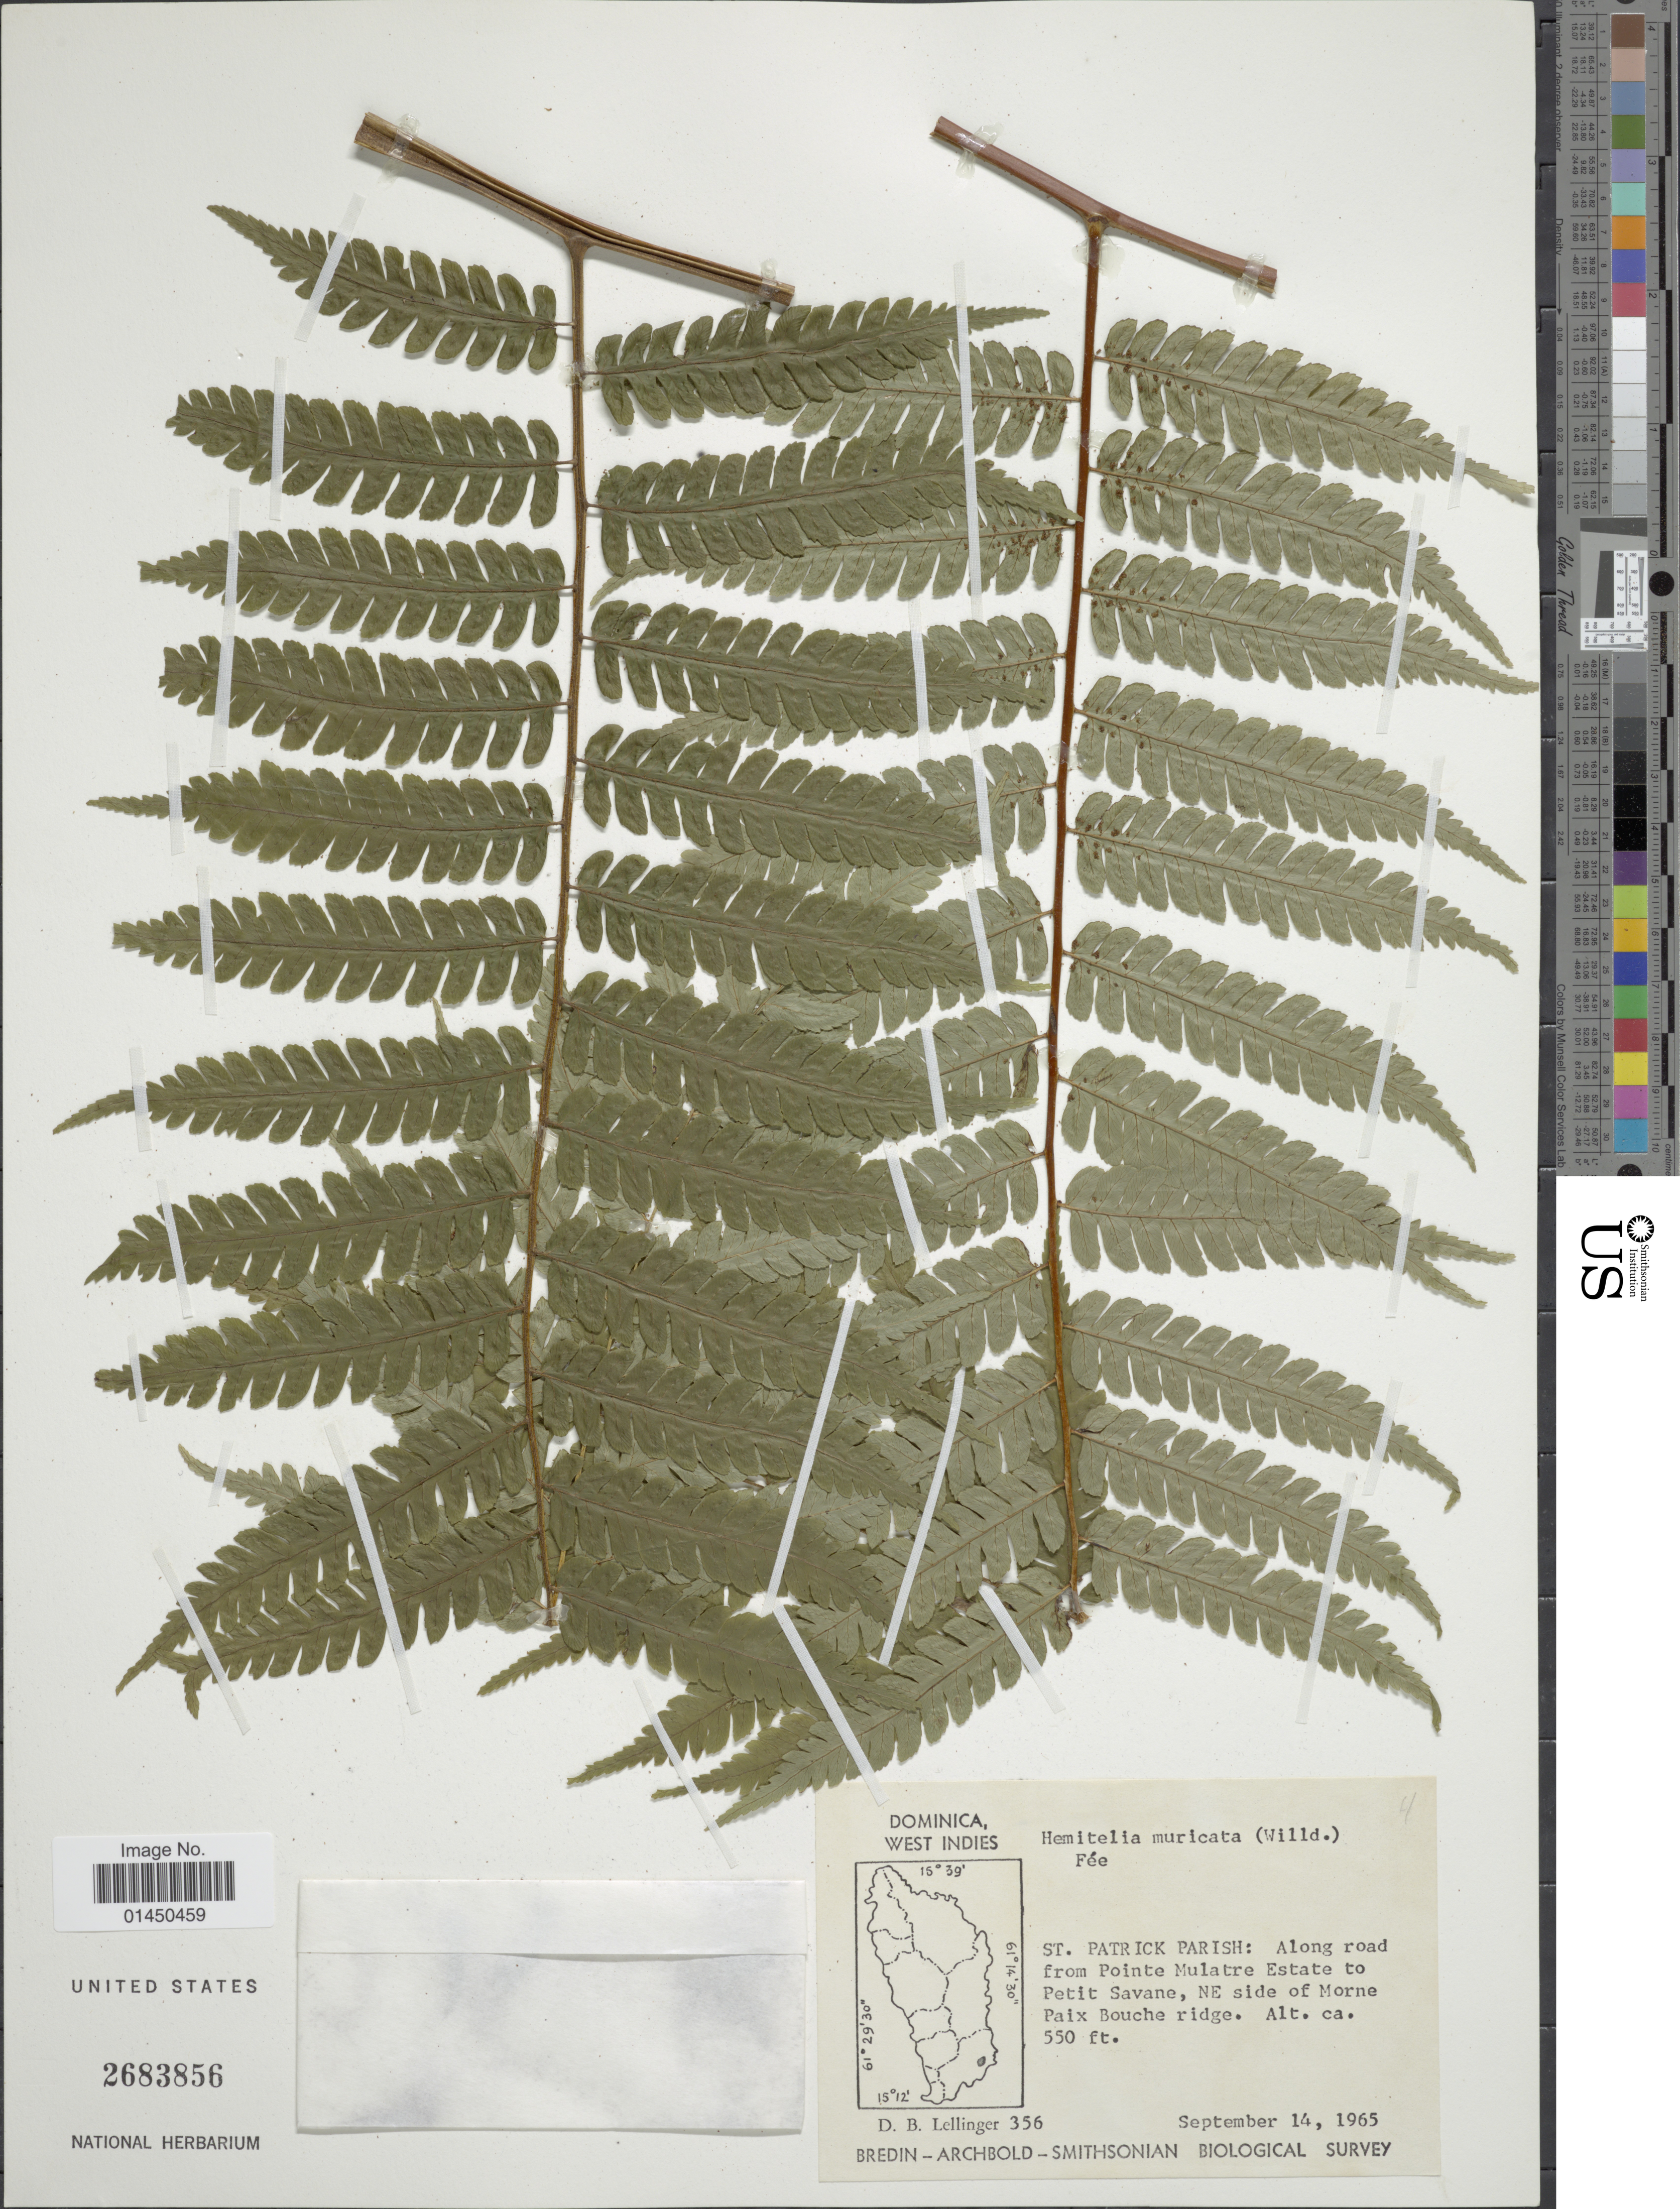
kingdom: Plantae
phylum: Tracheophyta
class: Polypodiopsida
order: Cyatheales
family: Cyatheaceae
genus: Cyathea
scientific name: Cyathea muricata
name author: (Willd.) Fée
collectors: D. B. Lellinger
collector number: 356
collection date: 1965-09-14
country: Dominica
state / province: St. Patrick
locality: Along road from Pointe Mulatre Estate to Petit Savane, NE side of Morne Paix Bouche ridge.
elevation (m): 168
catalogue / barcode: US 2683856